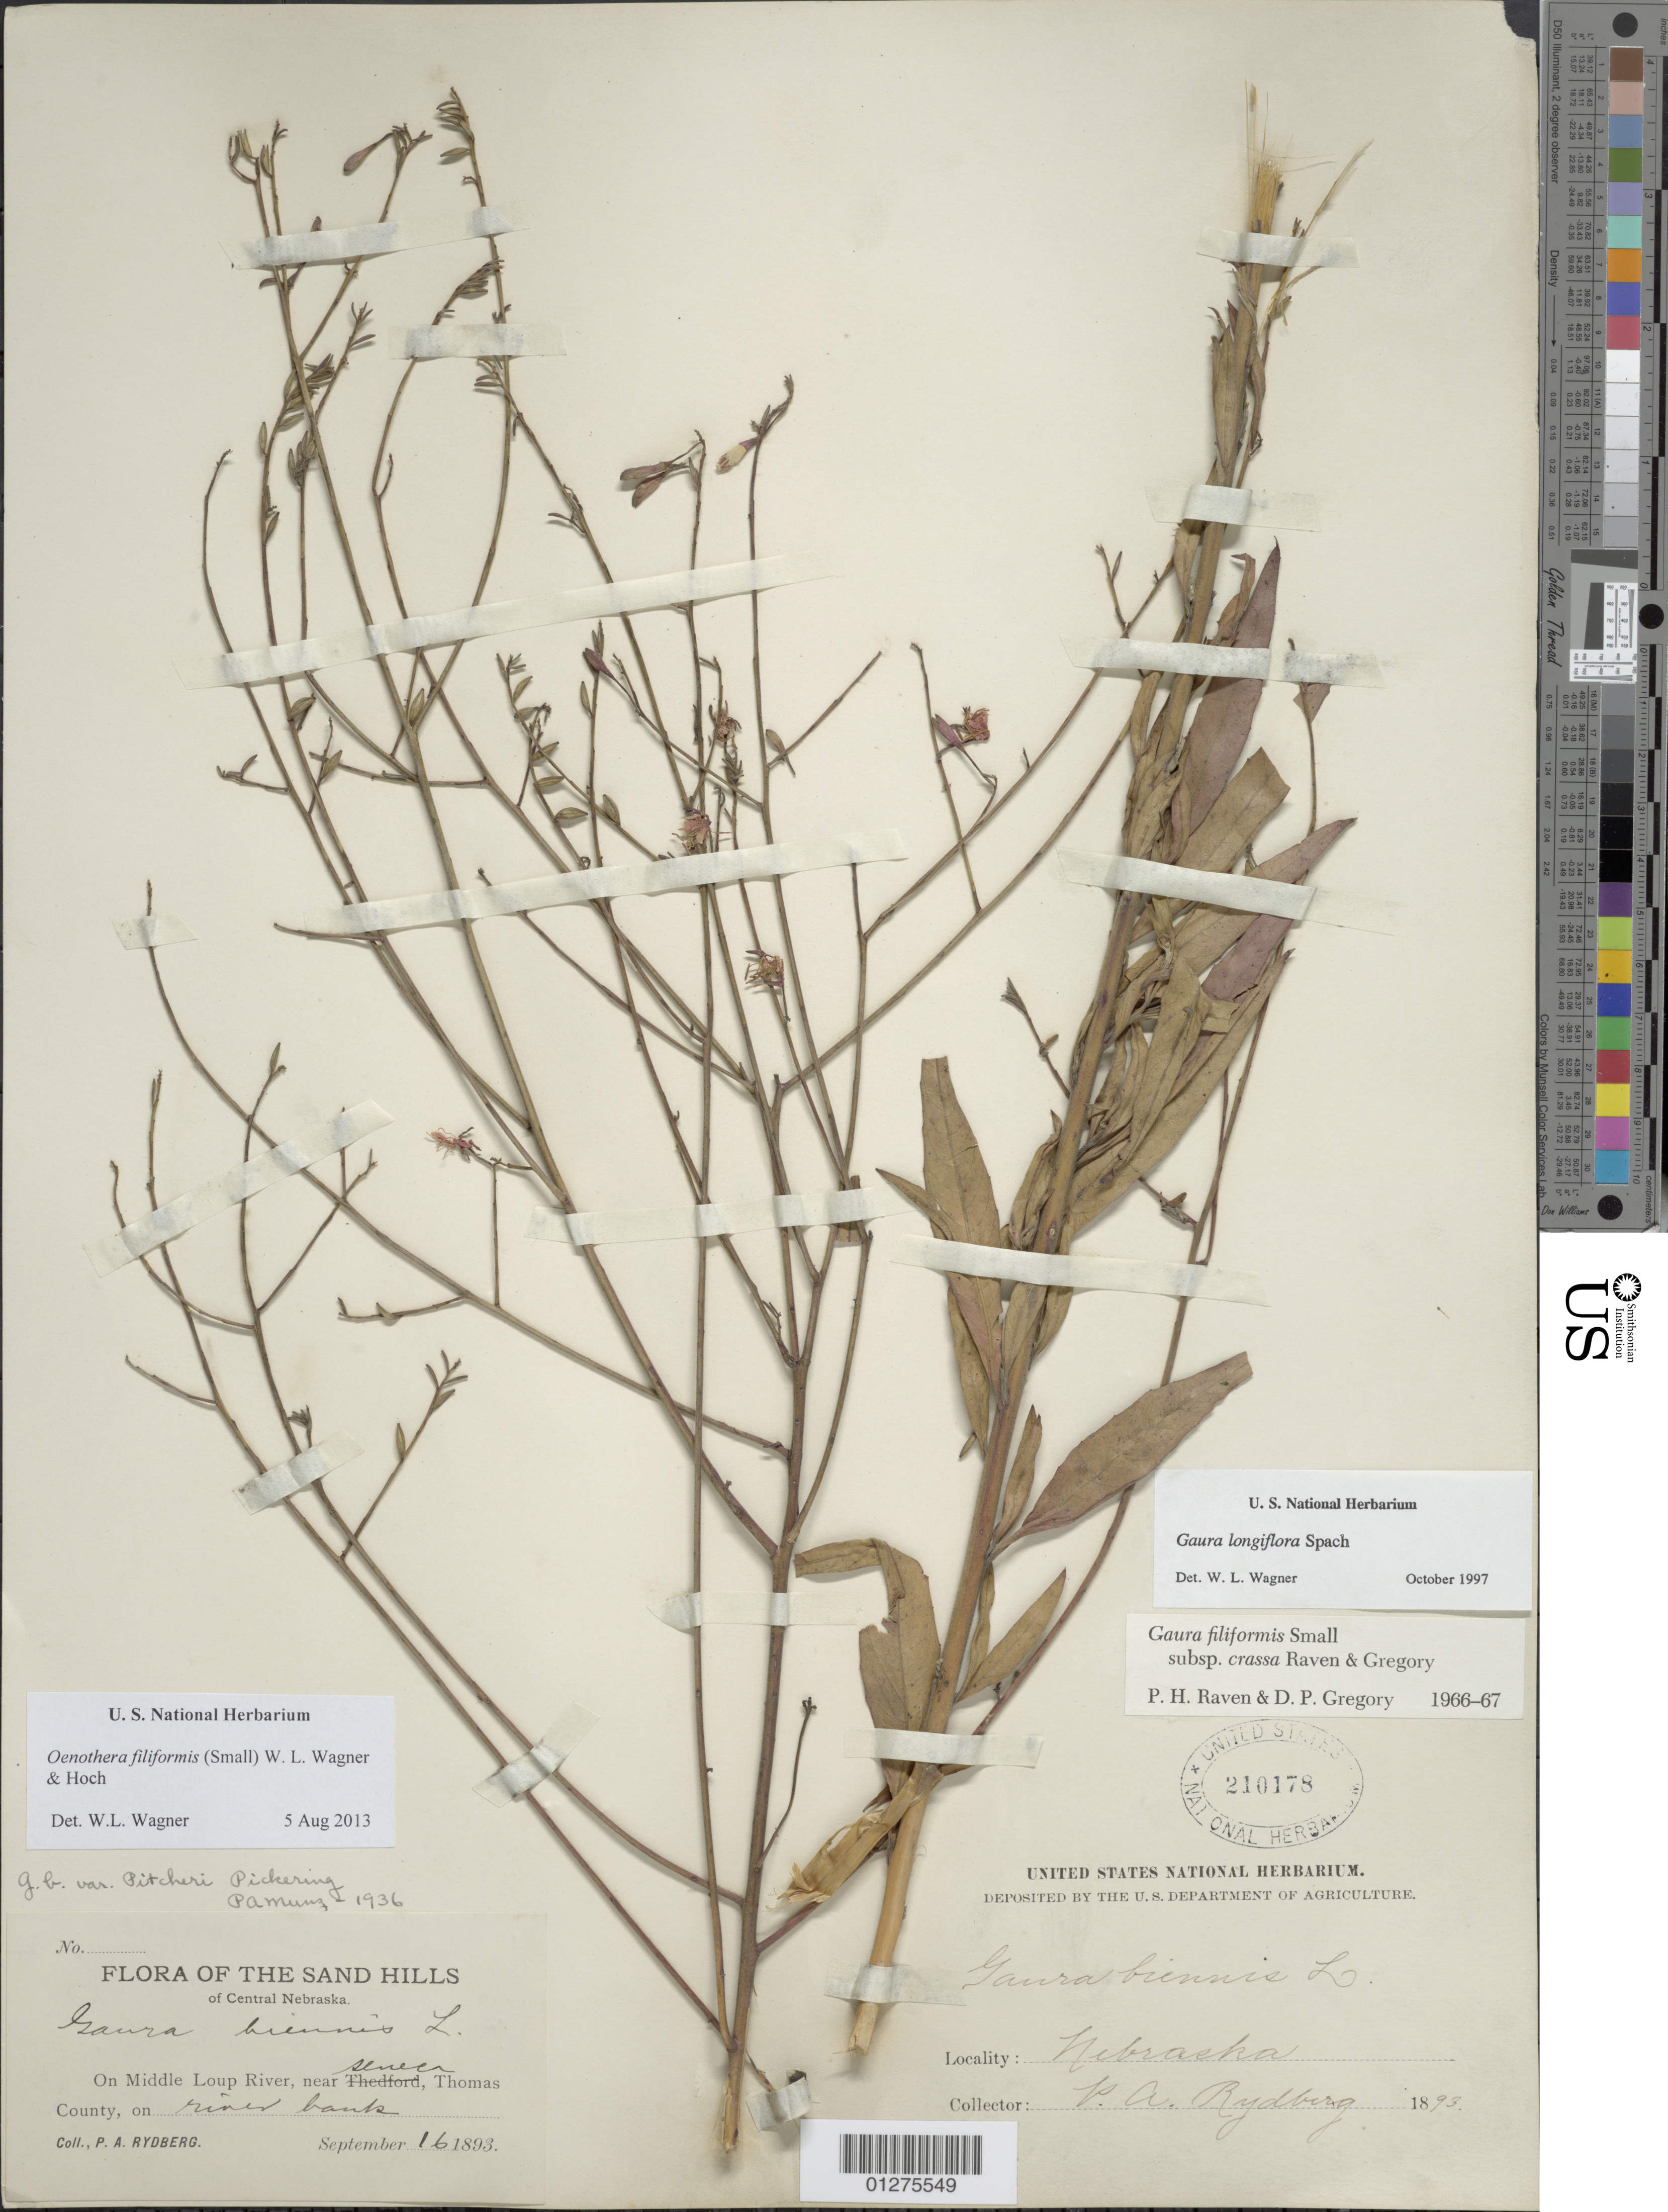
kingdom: Plantae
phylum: Tracheophyta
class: Magnoliopsida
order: Myrtales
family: Onagraceae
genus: Oenothera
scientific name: Oenothera filiformis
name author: (Small) W.L. Wagner & Hoch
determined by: Wagner, W. L., (BOT), Smithsonian Institution - National Museum of Natural History (UNITED STATES)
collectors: P. A. Rydberg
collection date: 1893-09-16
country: United States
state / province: Nebraska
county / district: Thomas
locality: On Middle Loup River, near Seneca.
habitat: On river banks.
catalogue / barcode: US 210178